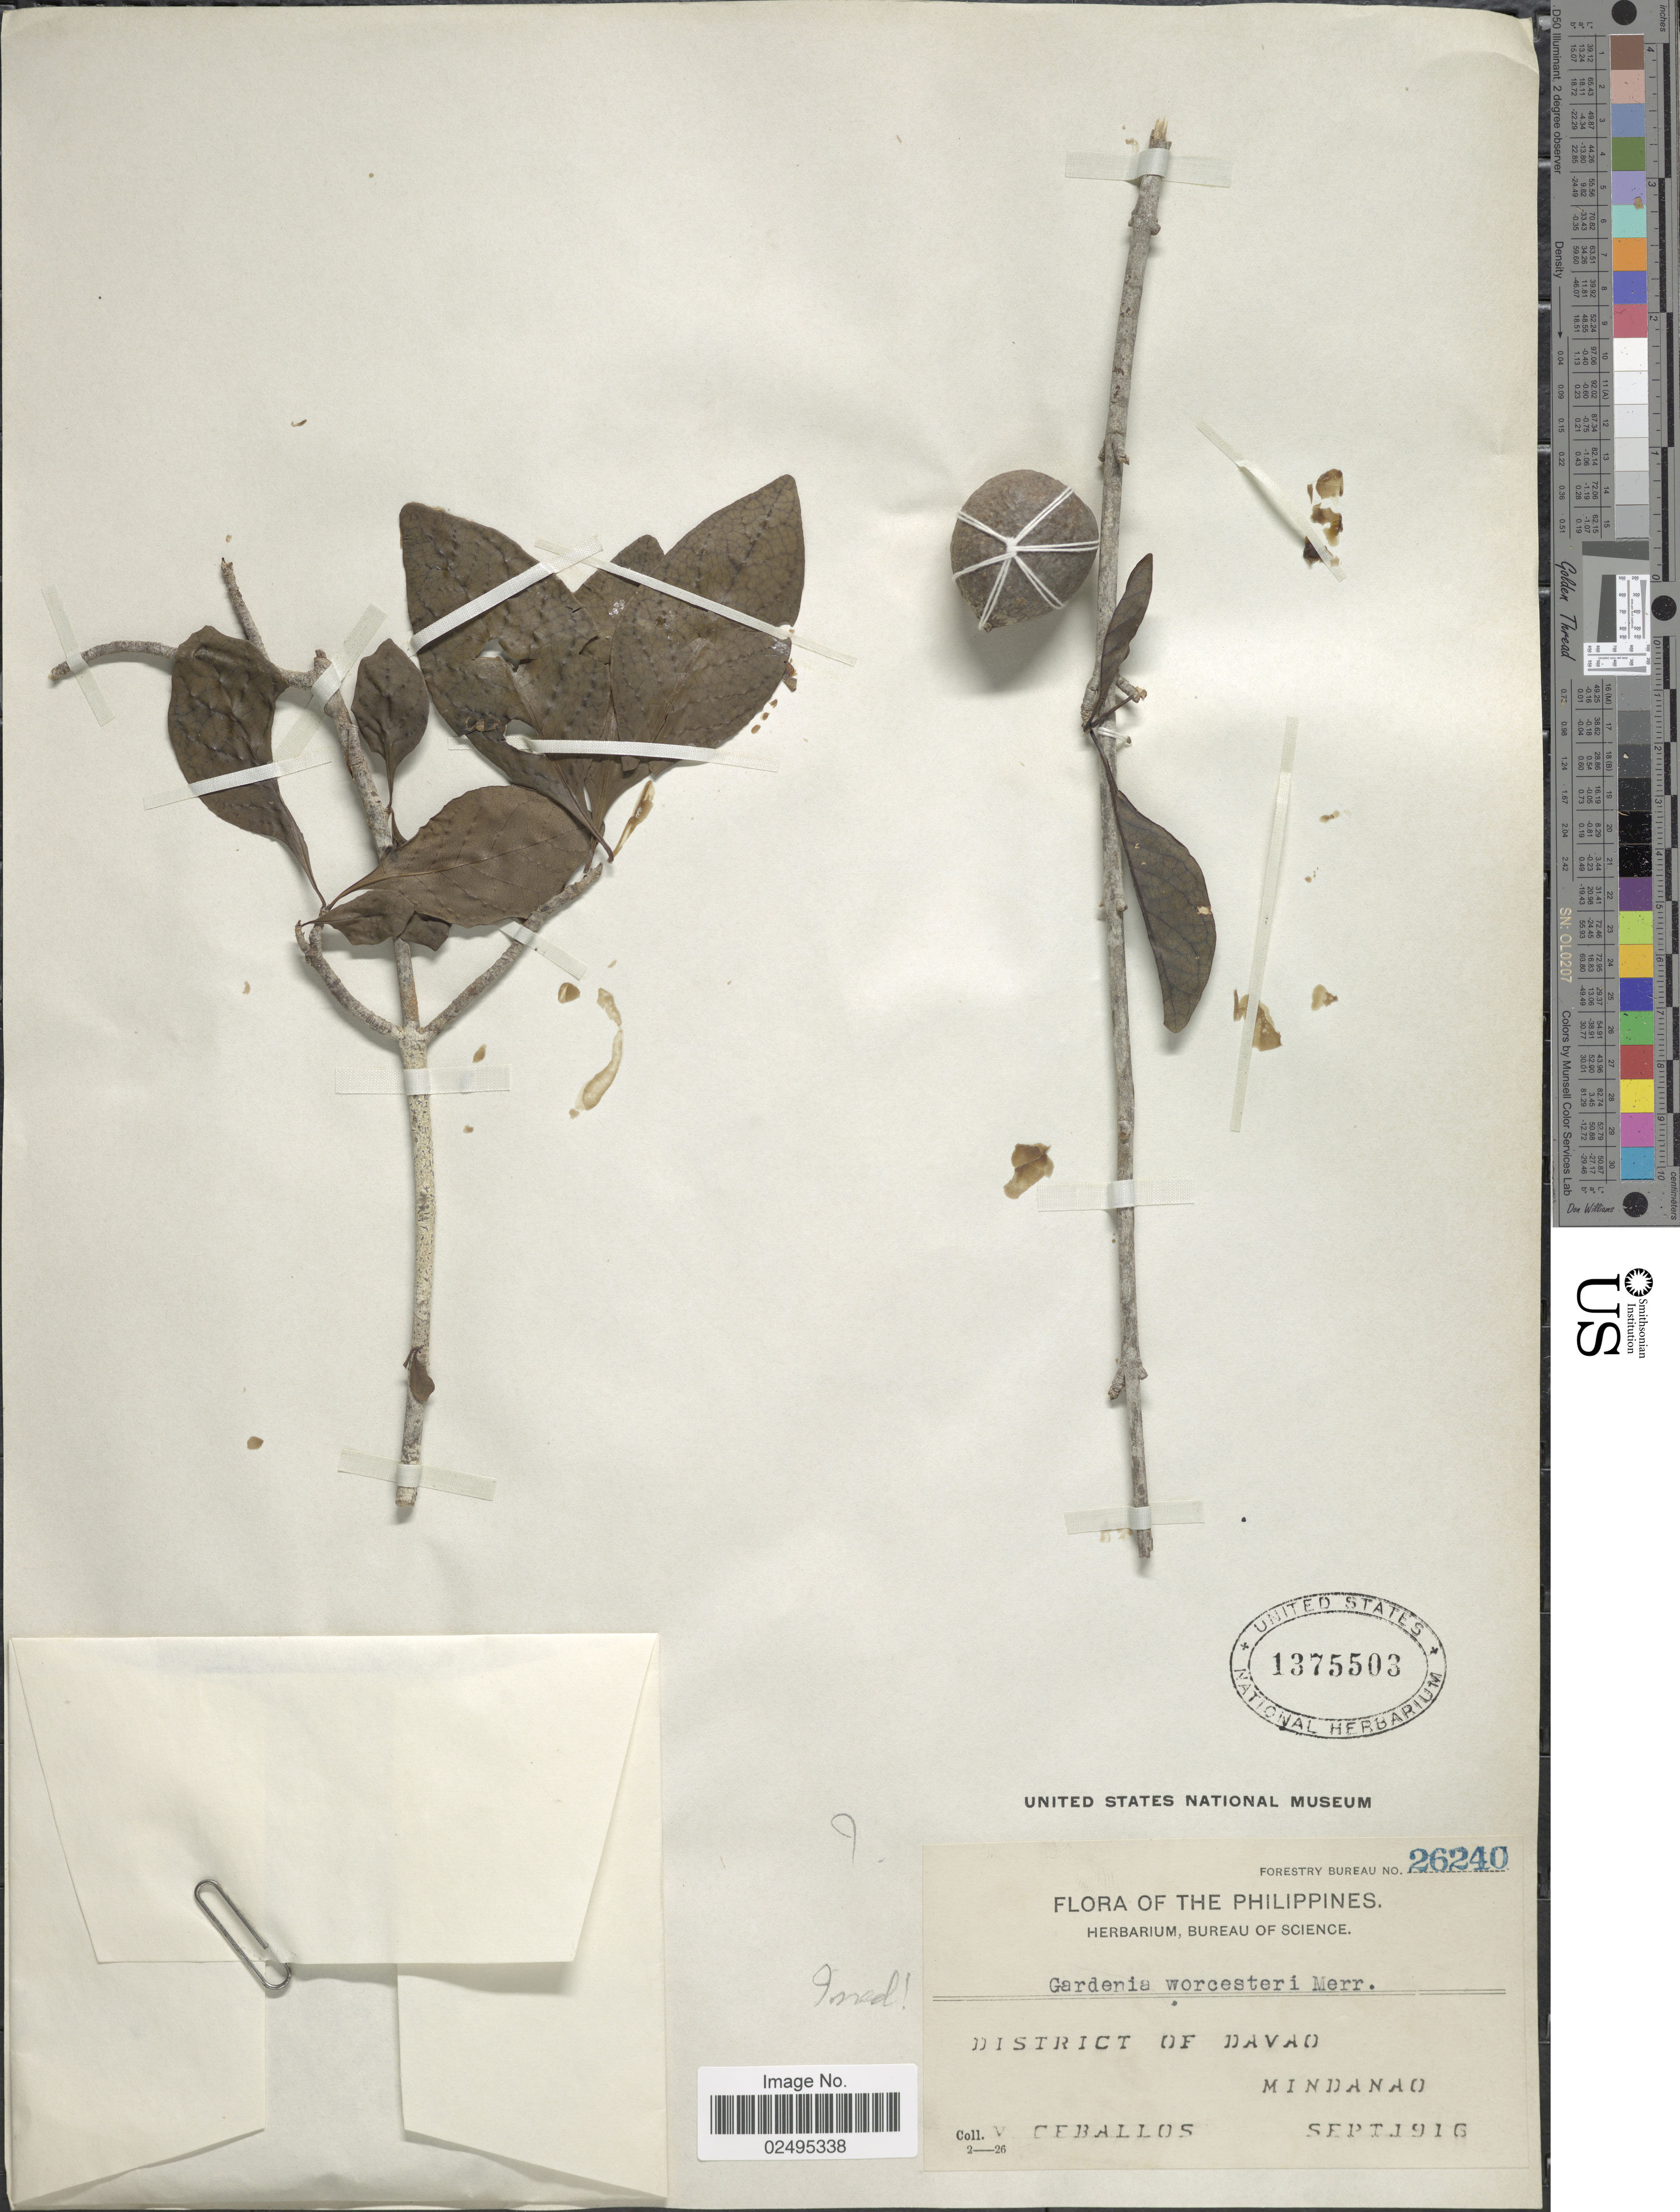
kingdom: Plantae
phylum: Tracheophyta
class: Magnoliopsida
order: Gentianales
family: Rubiaceae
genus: Randia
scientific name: Randia sp.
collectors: V. Ceballos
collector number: Forestry Bureau 26240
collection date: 1916-09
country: Philippines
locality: District of Davao, Mindanao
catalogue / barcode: US 1375503